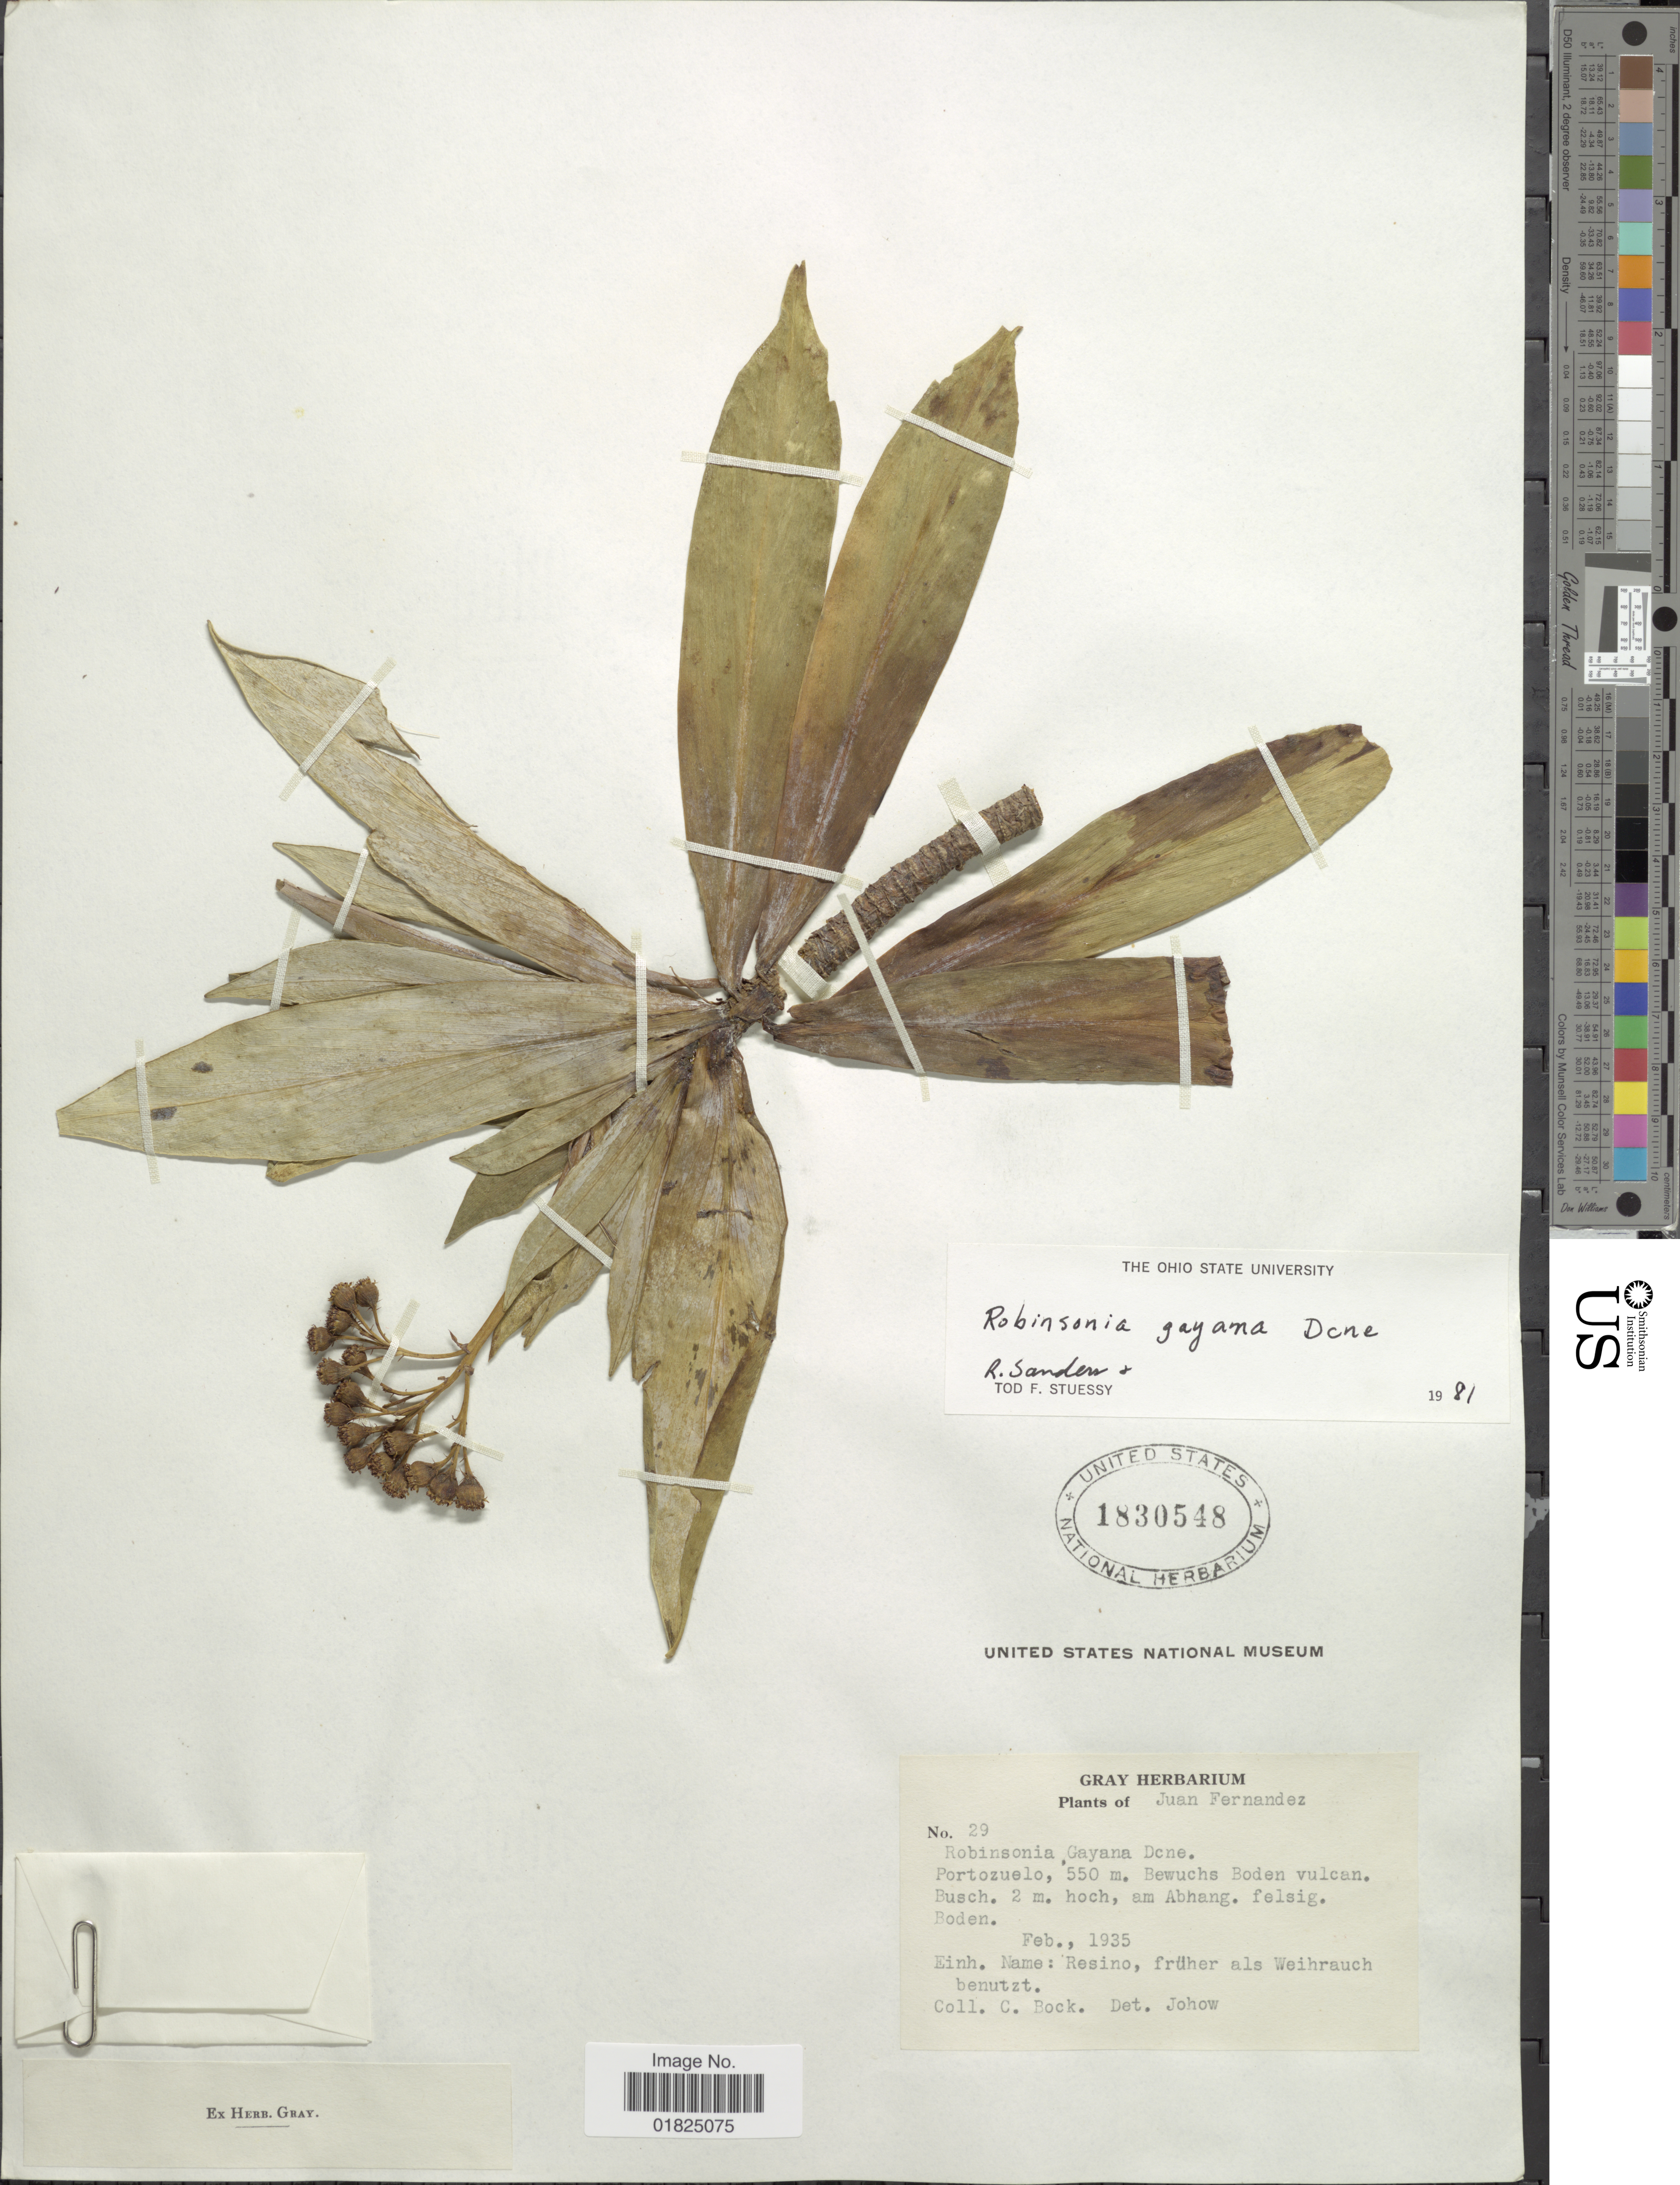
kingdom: Plantae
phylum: Tracheophyta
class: Magnoliopsida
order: Asterales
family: Asteraceae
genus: Robinsonia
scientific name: Robinsonia gayana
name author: Decne.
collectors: C. Brock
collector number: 29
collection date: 1935-02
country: Chile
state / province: Valparaíso (V)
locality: Juan Fernandez: Portezuelo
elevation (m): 550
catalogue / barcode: US 1830548